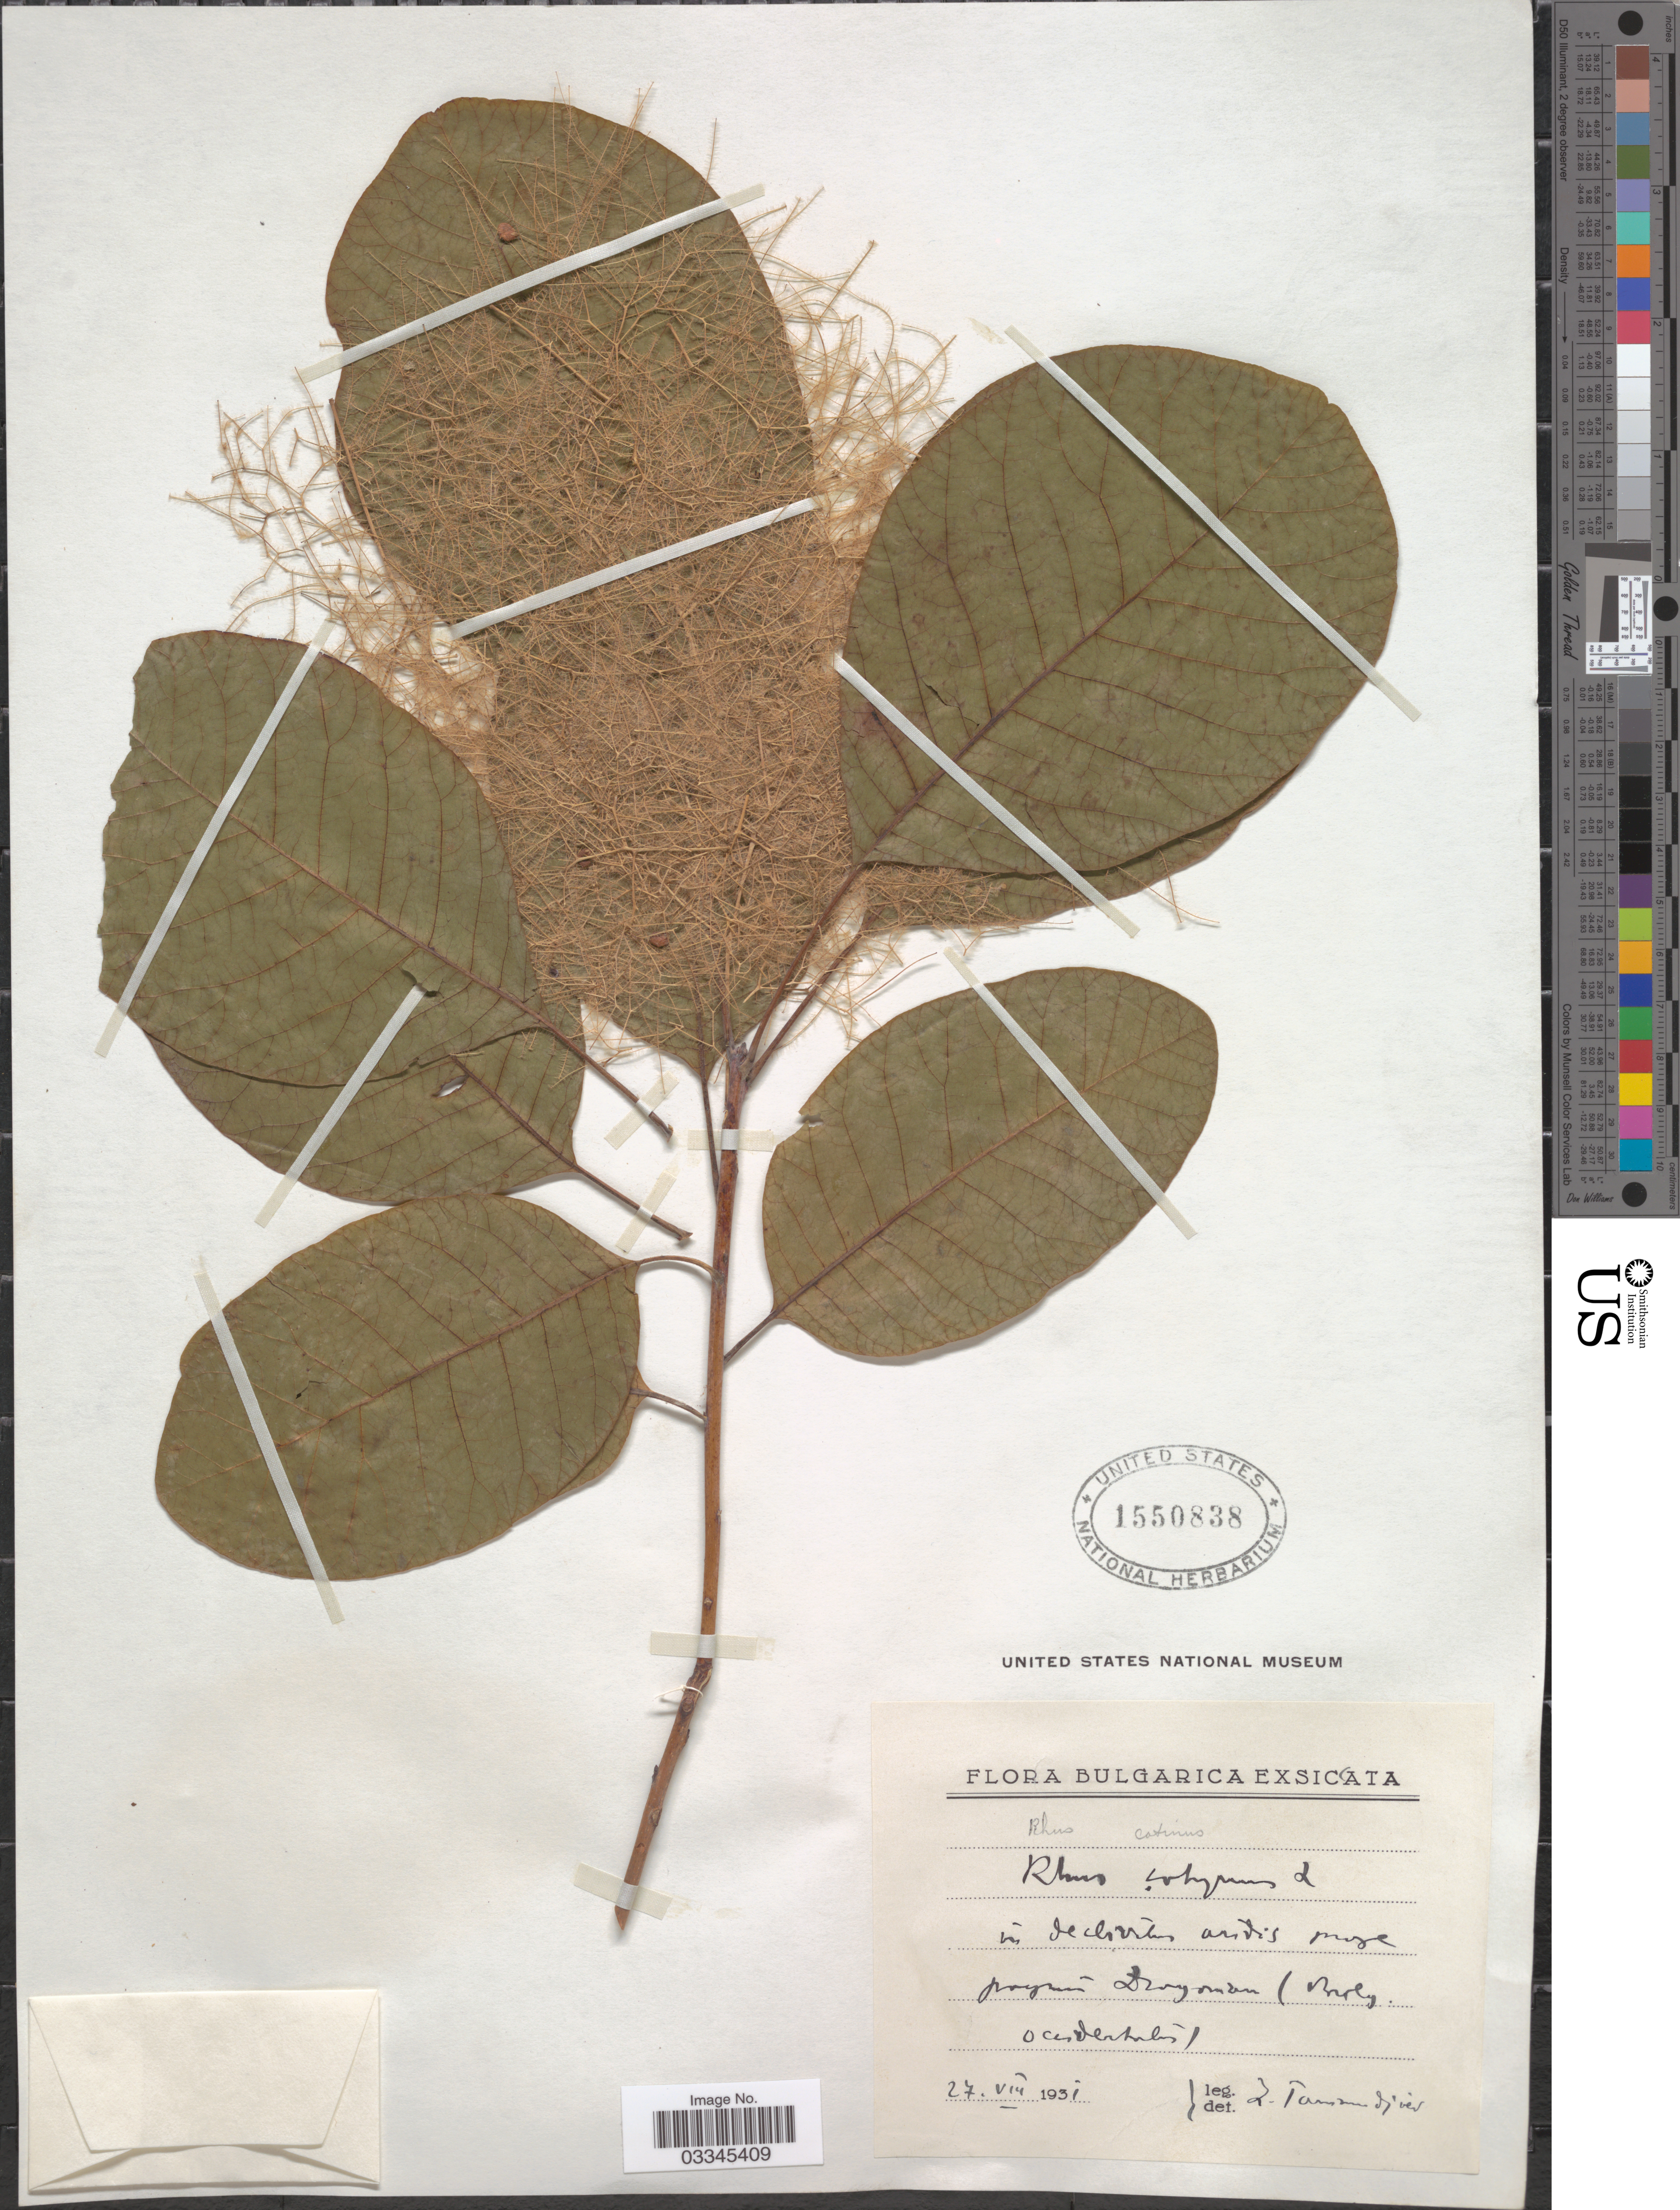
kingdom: Plantae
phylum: Tracheophyta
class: Magnoliopsida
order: Sapindales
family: Anacardiaceae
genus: Cotinus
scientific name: Cotinus coggygria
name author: Scop.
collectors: Z. Tamvudjiev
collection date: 1931-08-27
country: Bulgaria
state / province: Sofia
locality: In declivibus aridis prope pagum Dragomon (Bulg. occidentalis).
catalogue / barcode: US 1550838